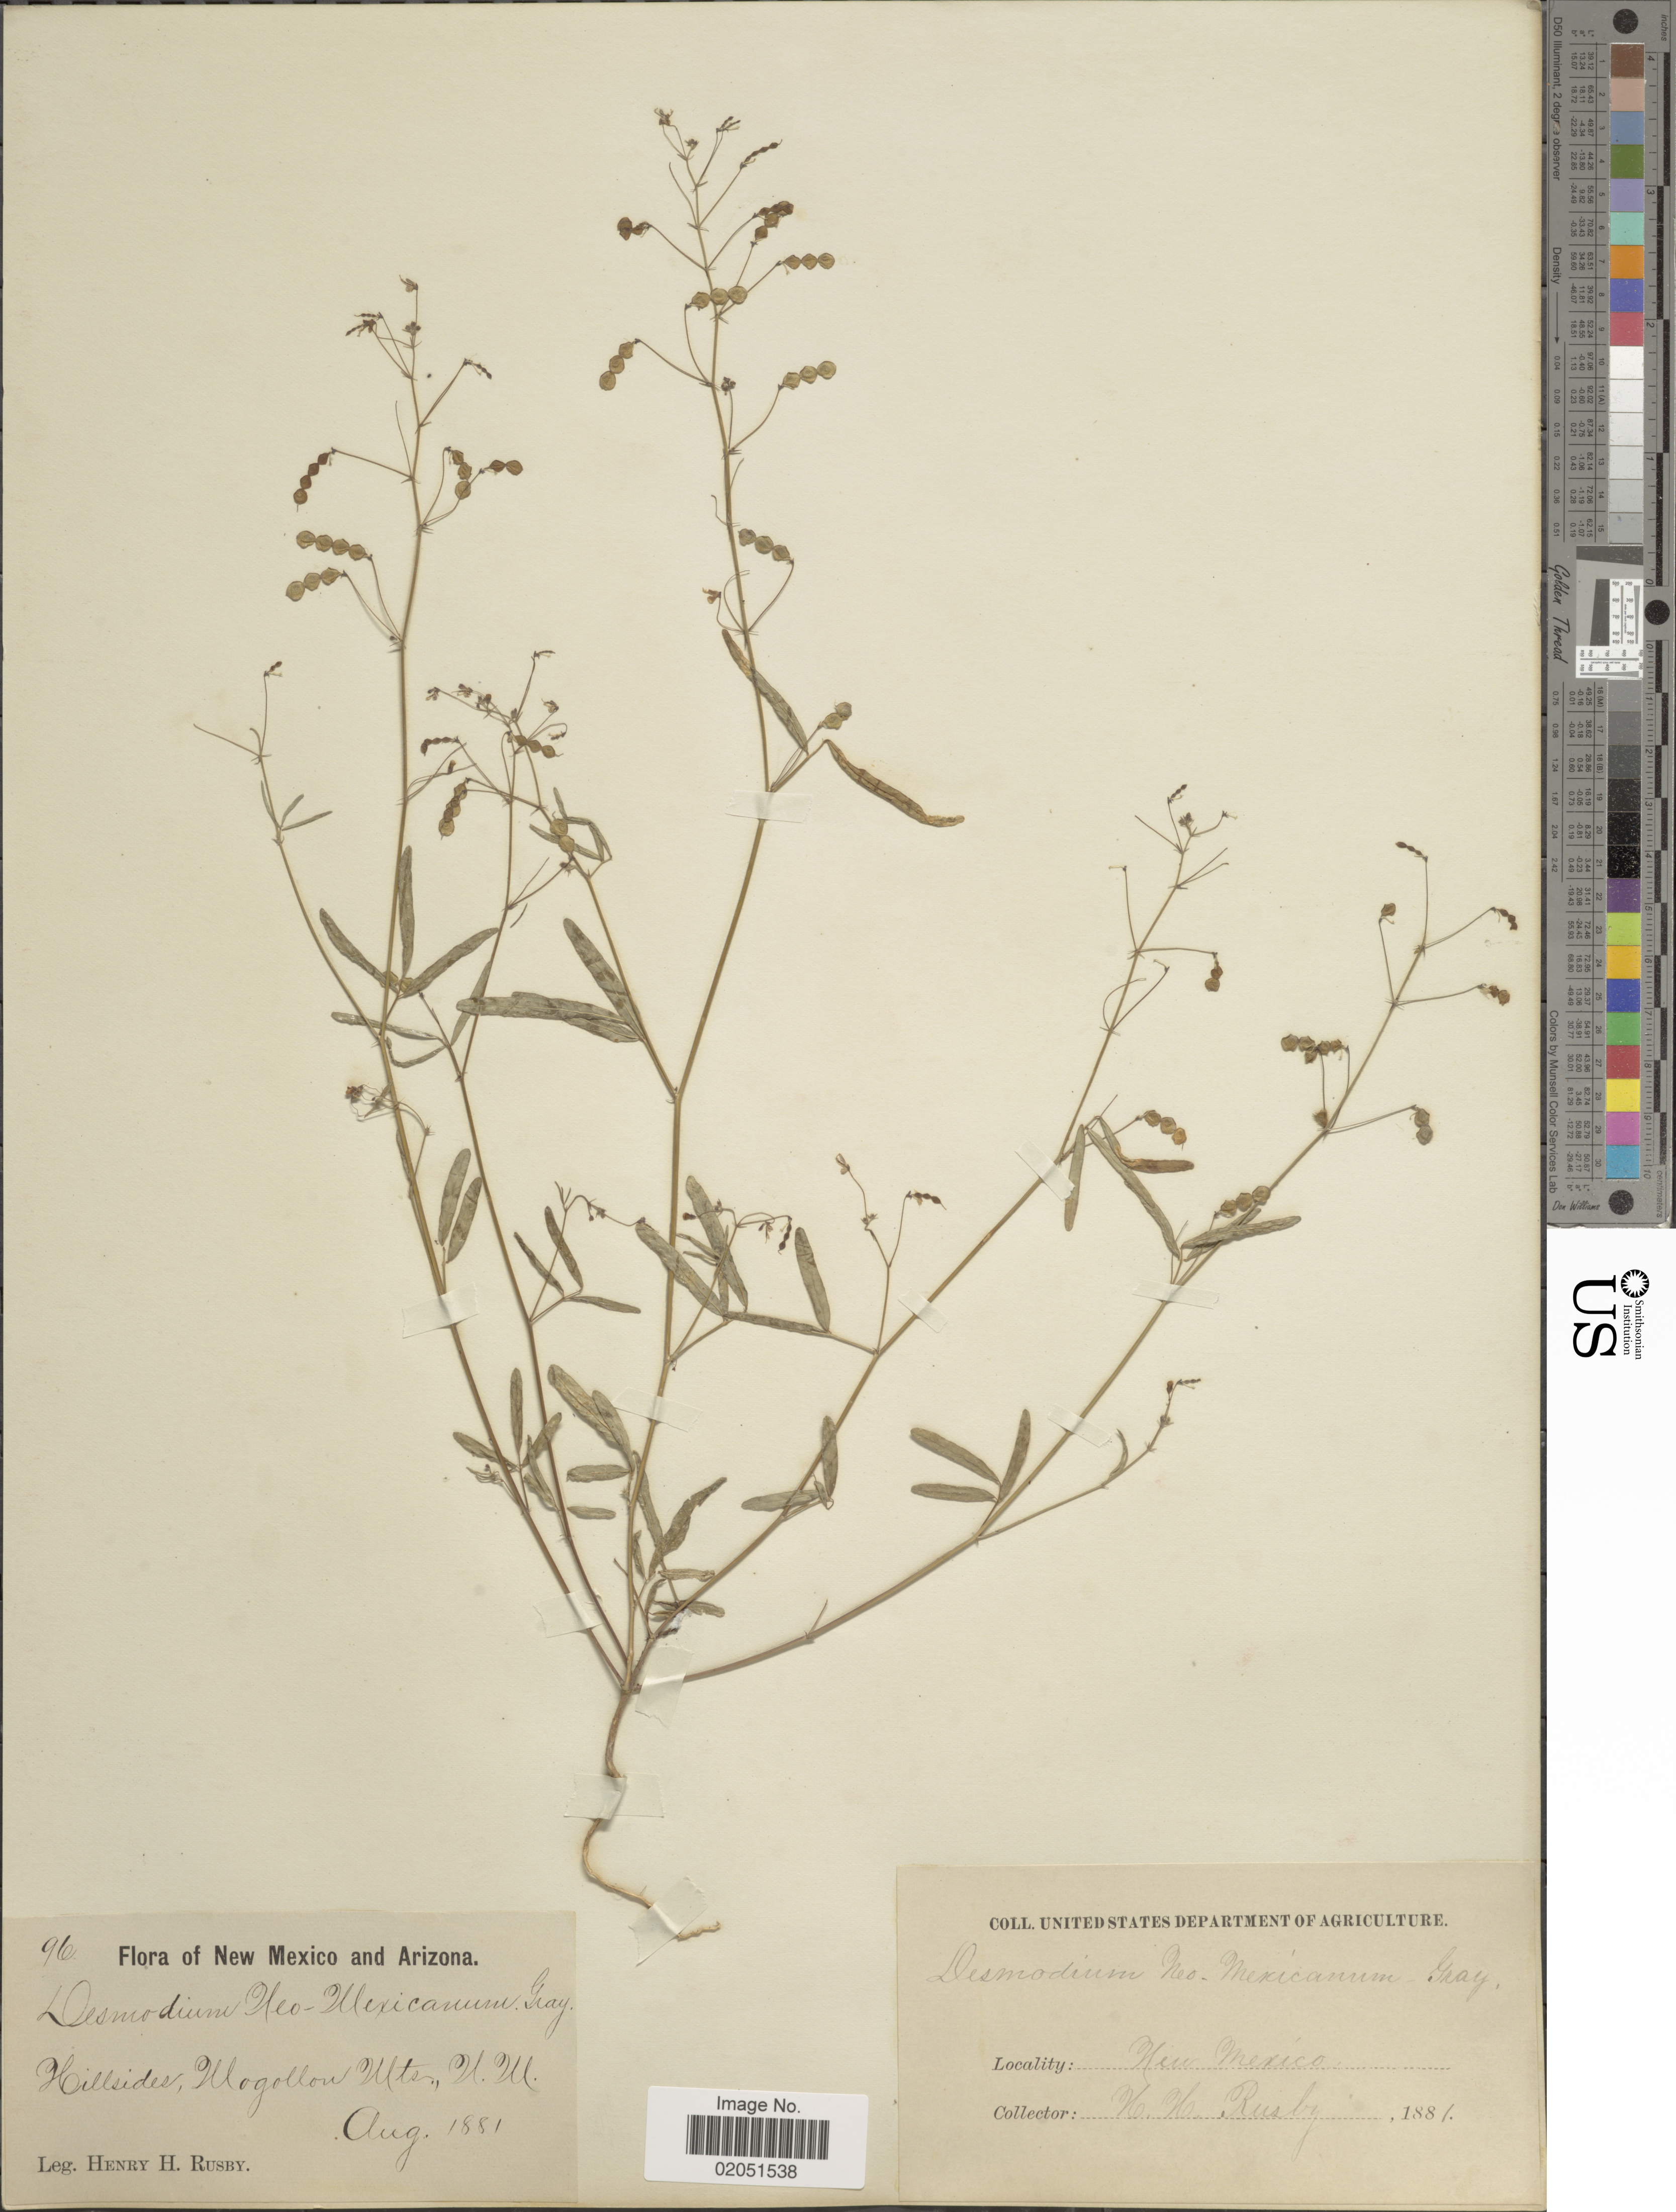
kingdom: Plantae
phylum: Tracheophyta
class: Magnoliopsida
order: Fabales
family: Fabaceae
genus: Desmodium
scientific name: Desmodium rosei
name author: B.G. Schub.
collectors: H. H. Rusby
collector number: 96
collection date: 1881-08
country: United States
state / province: New Mexico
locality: Hillsides, Mogollon Mts.